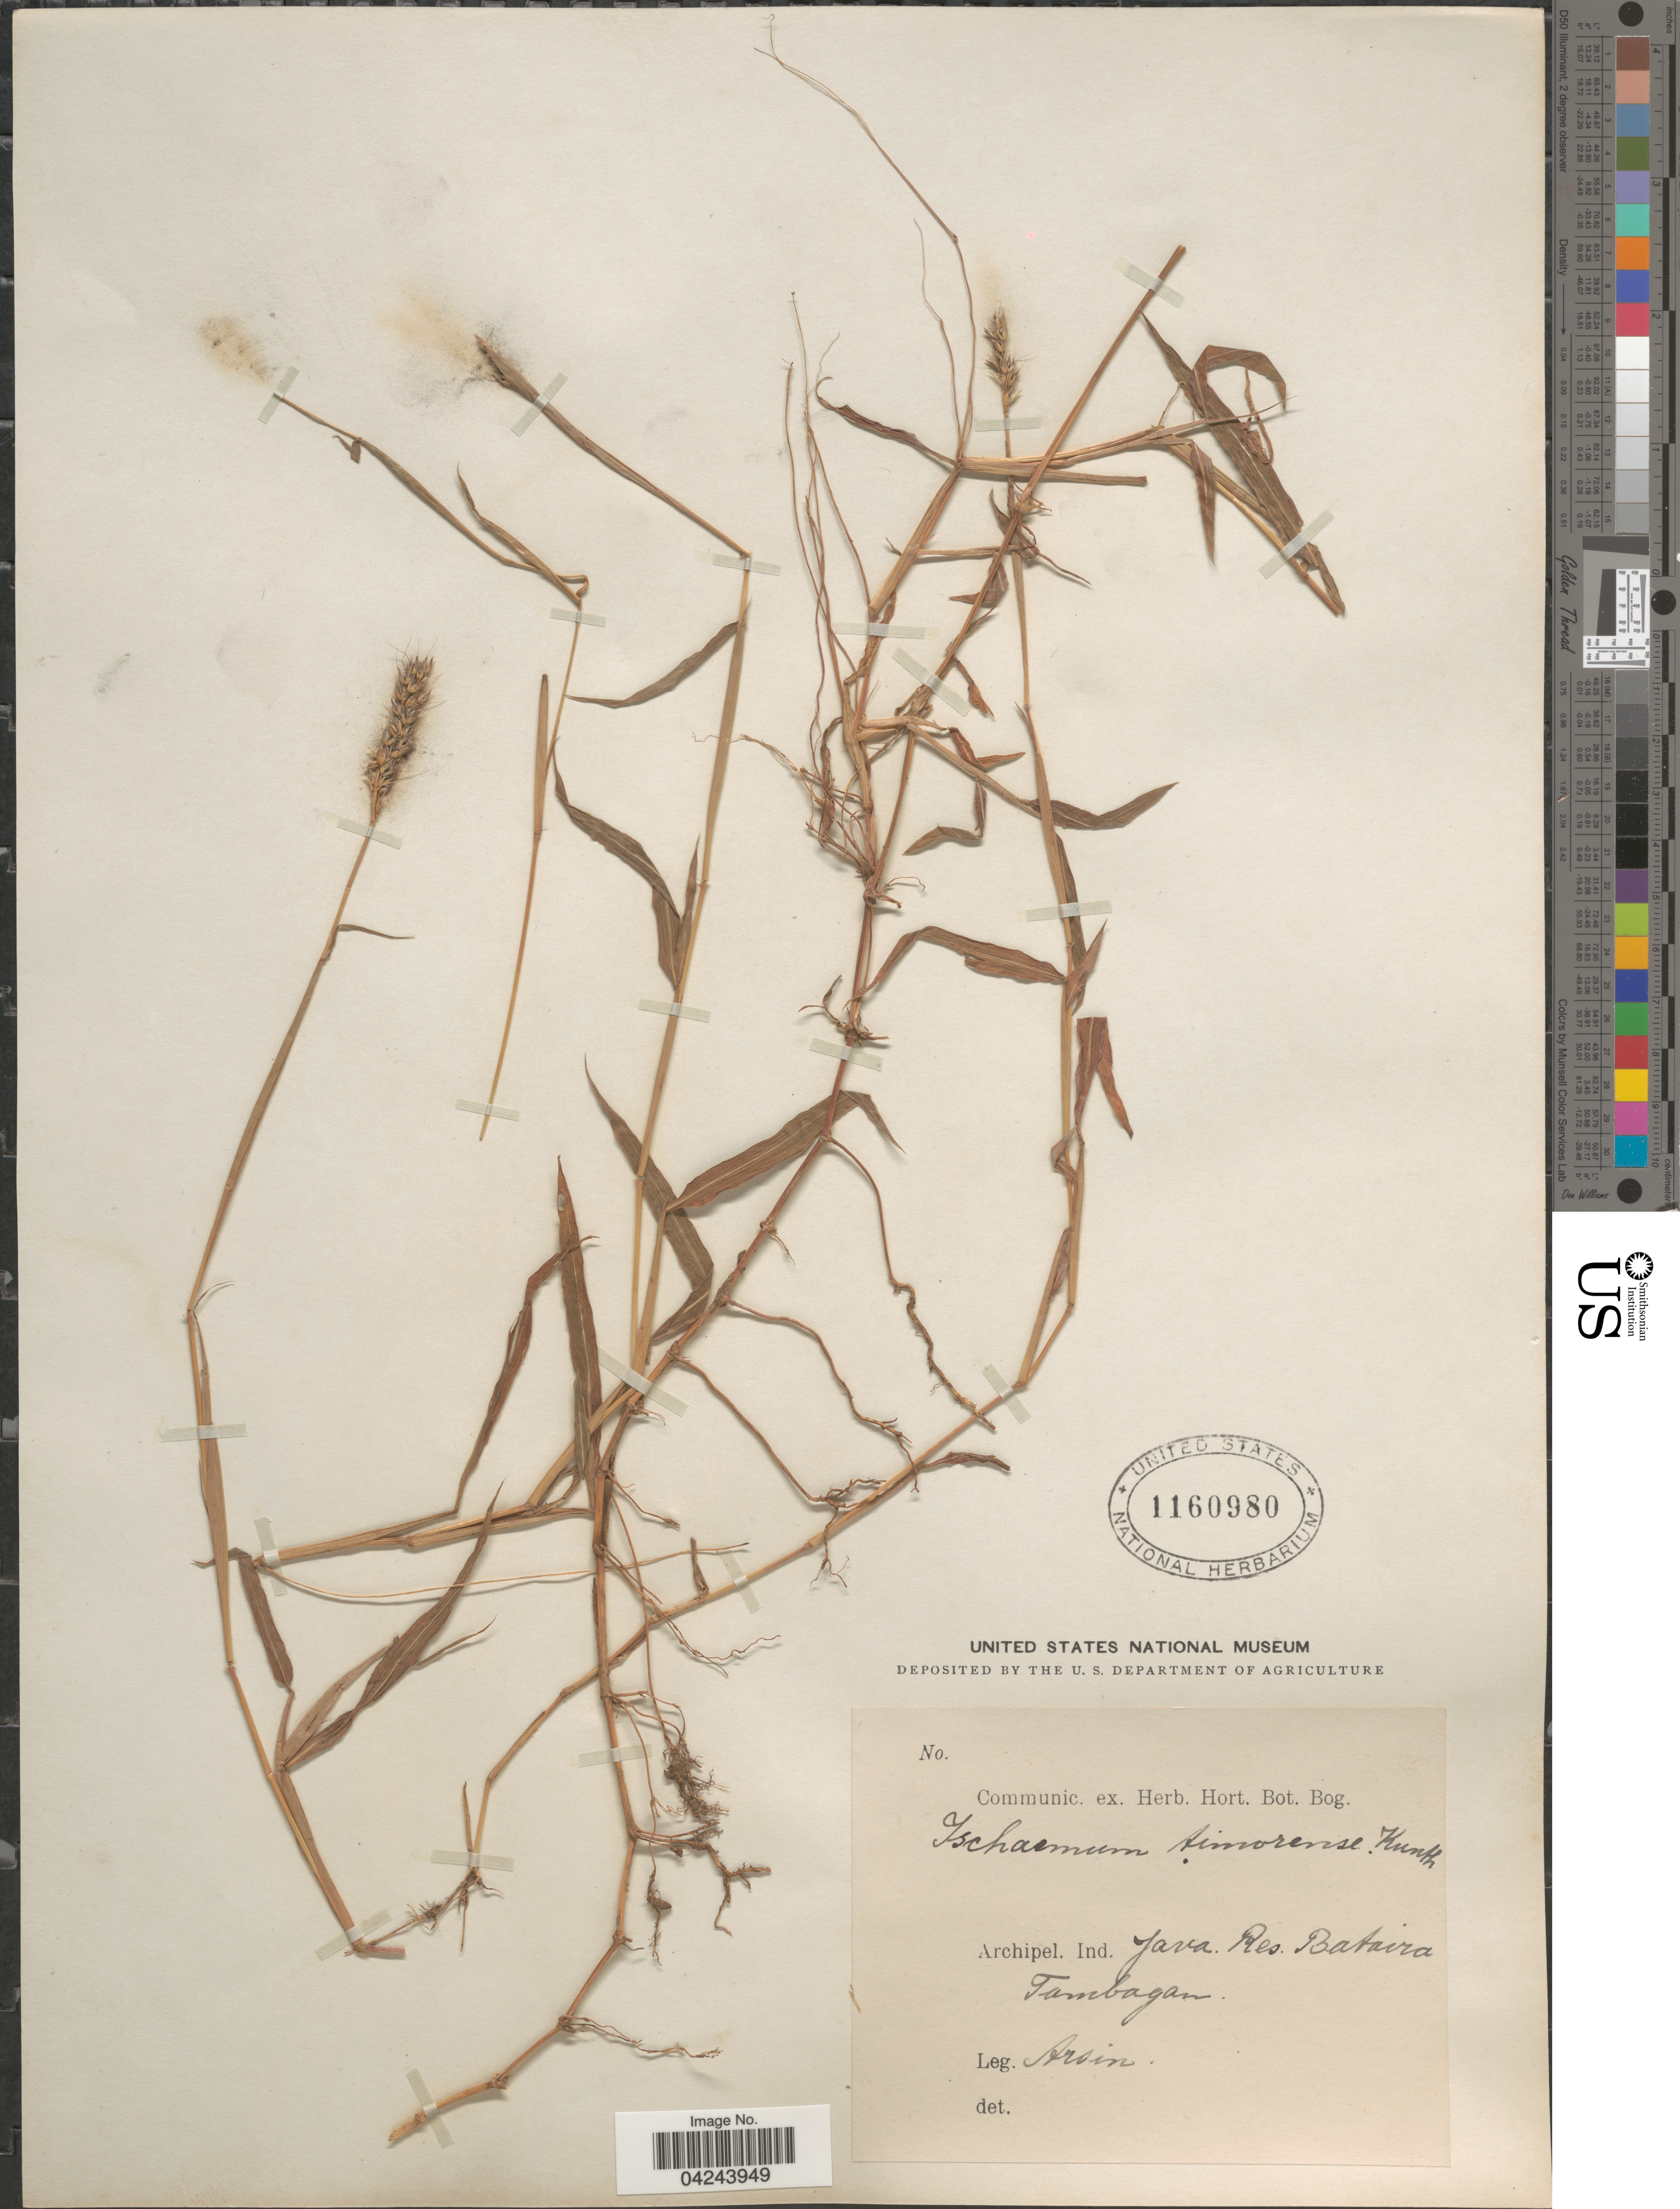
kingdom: Plantae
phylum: Tracheophyta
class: Liliopsida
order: Poales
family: Poaceae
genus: Ischaemum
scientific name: Ischaemum timorense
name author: Kunth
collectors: Arsin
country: Indonesia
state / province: Java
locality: Archipel. Ind. Java. Res. Batavia Tambagan.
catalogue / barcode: US 1160980